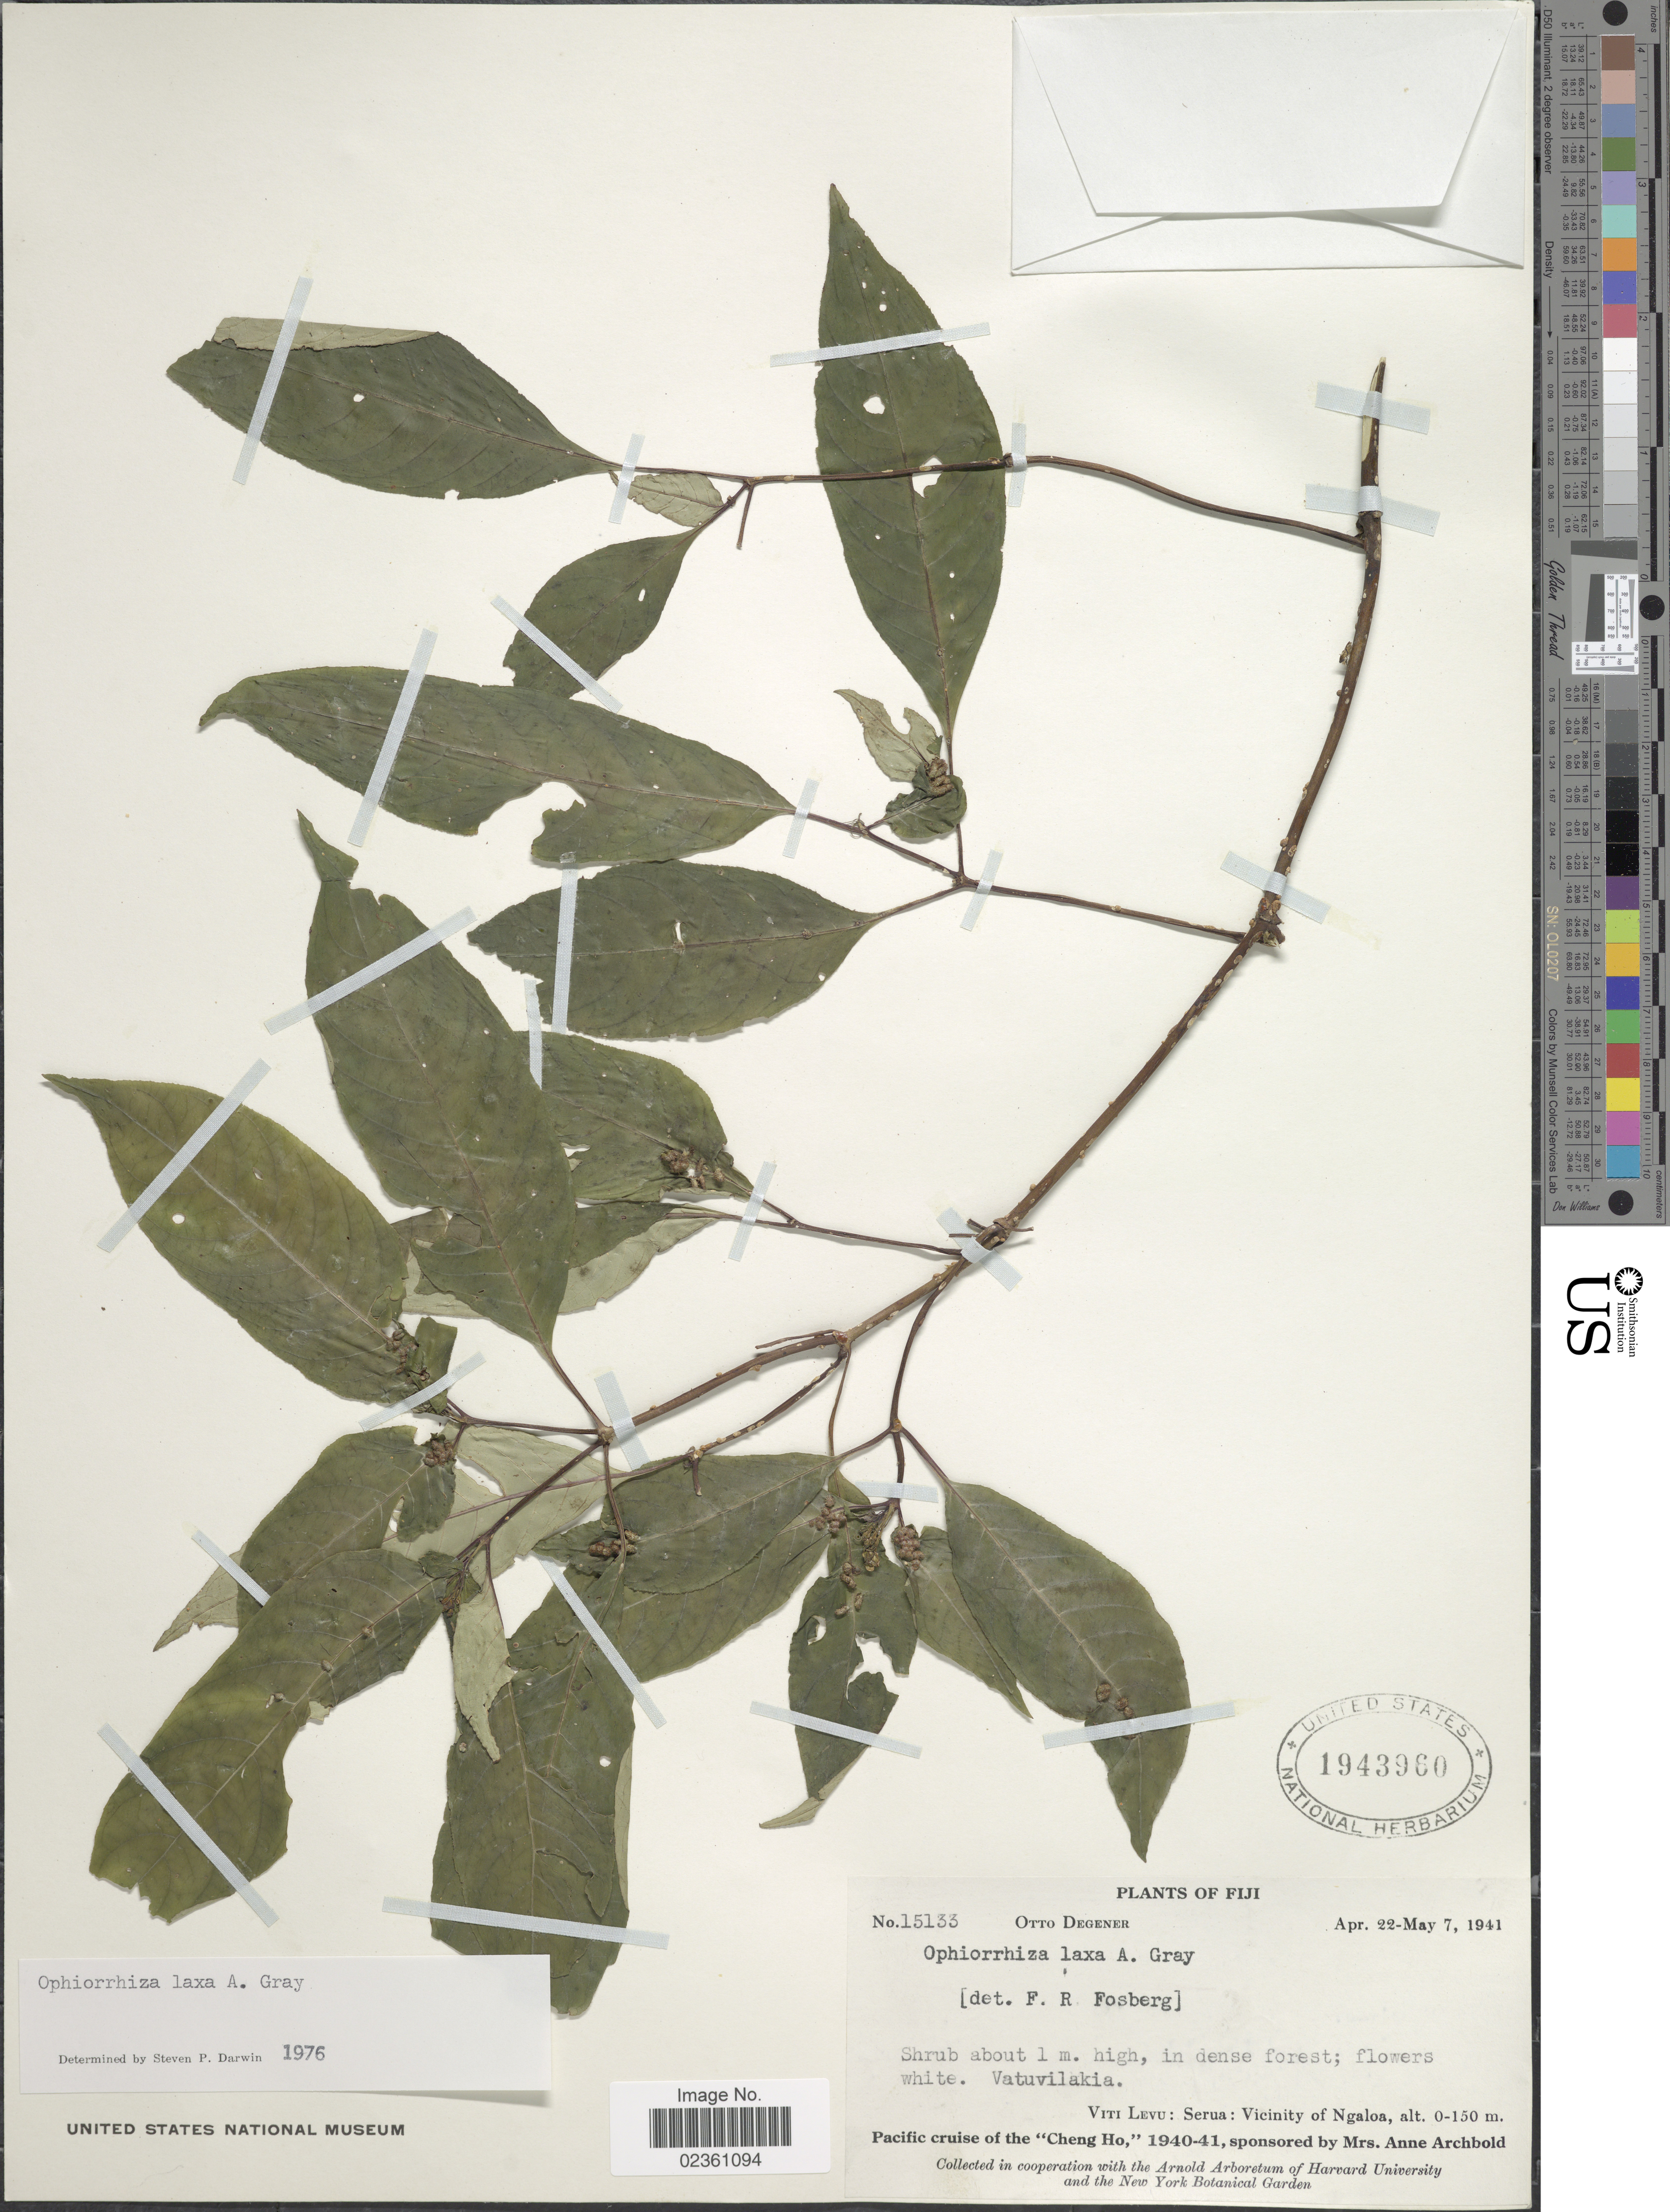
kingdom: Plantae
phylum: Tracheophyta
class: Magnoliopsida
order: Gentianales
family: Rubiaceae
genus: Ophiorrhiza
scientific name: Ophiorrhiza laxa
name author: A. Gray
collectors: O. Degener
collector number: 15133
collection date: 1941-04-22/1941-05-07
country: Fiji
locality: Vatuvilakia, Viti Levu: Serua; Vicinity of Ngaloa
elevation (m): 0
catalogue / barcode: US 1943960